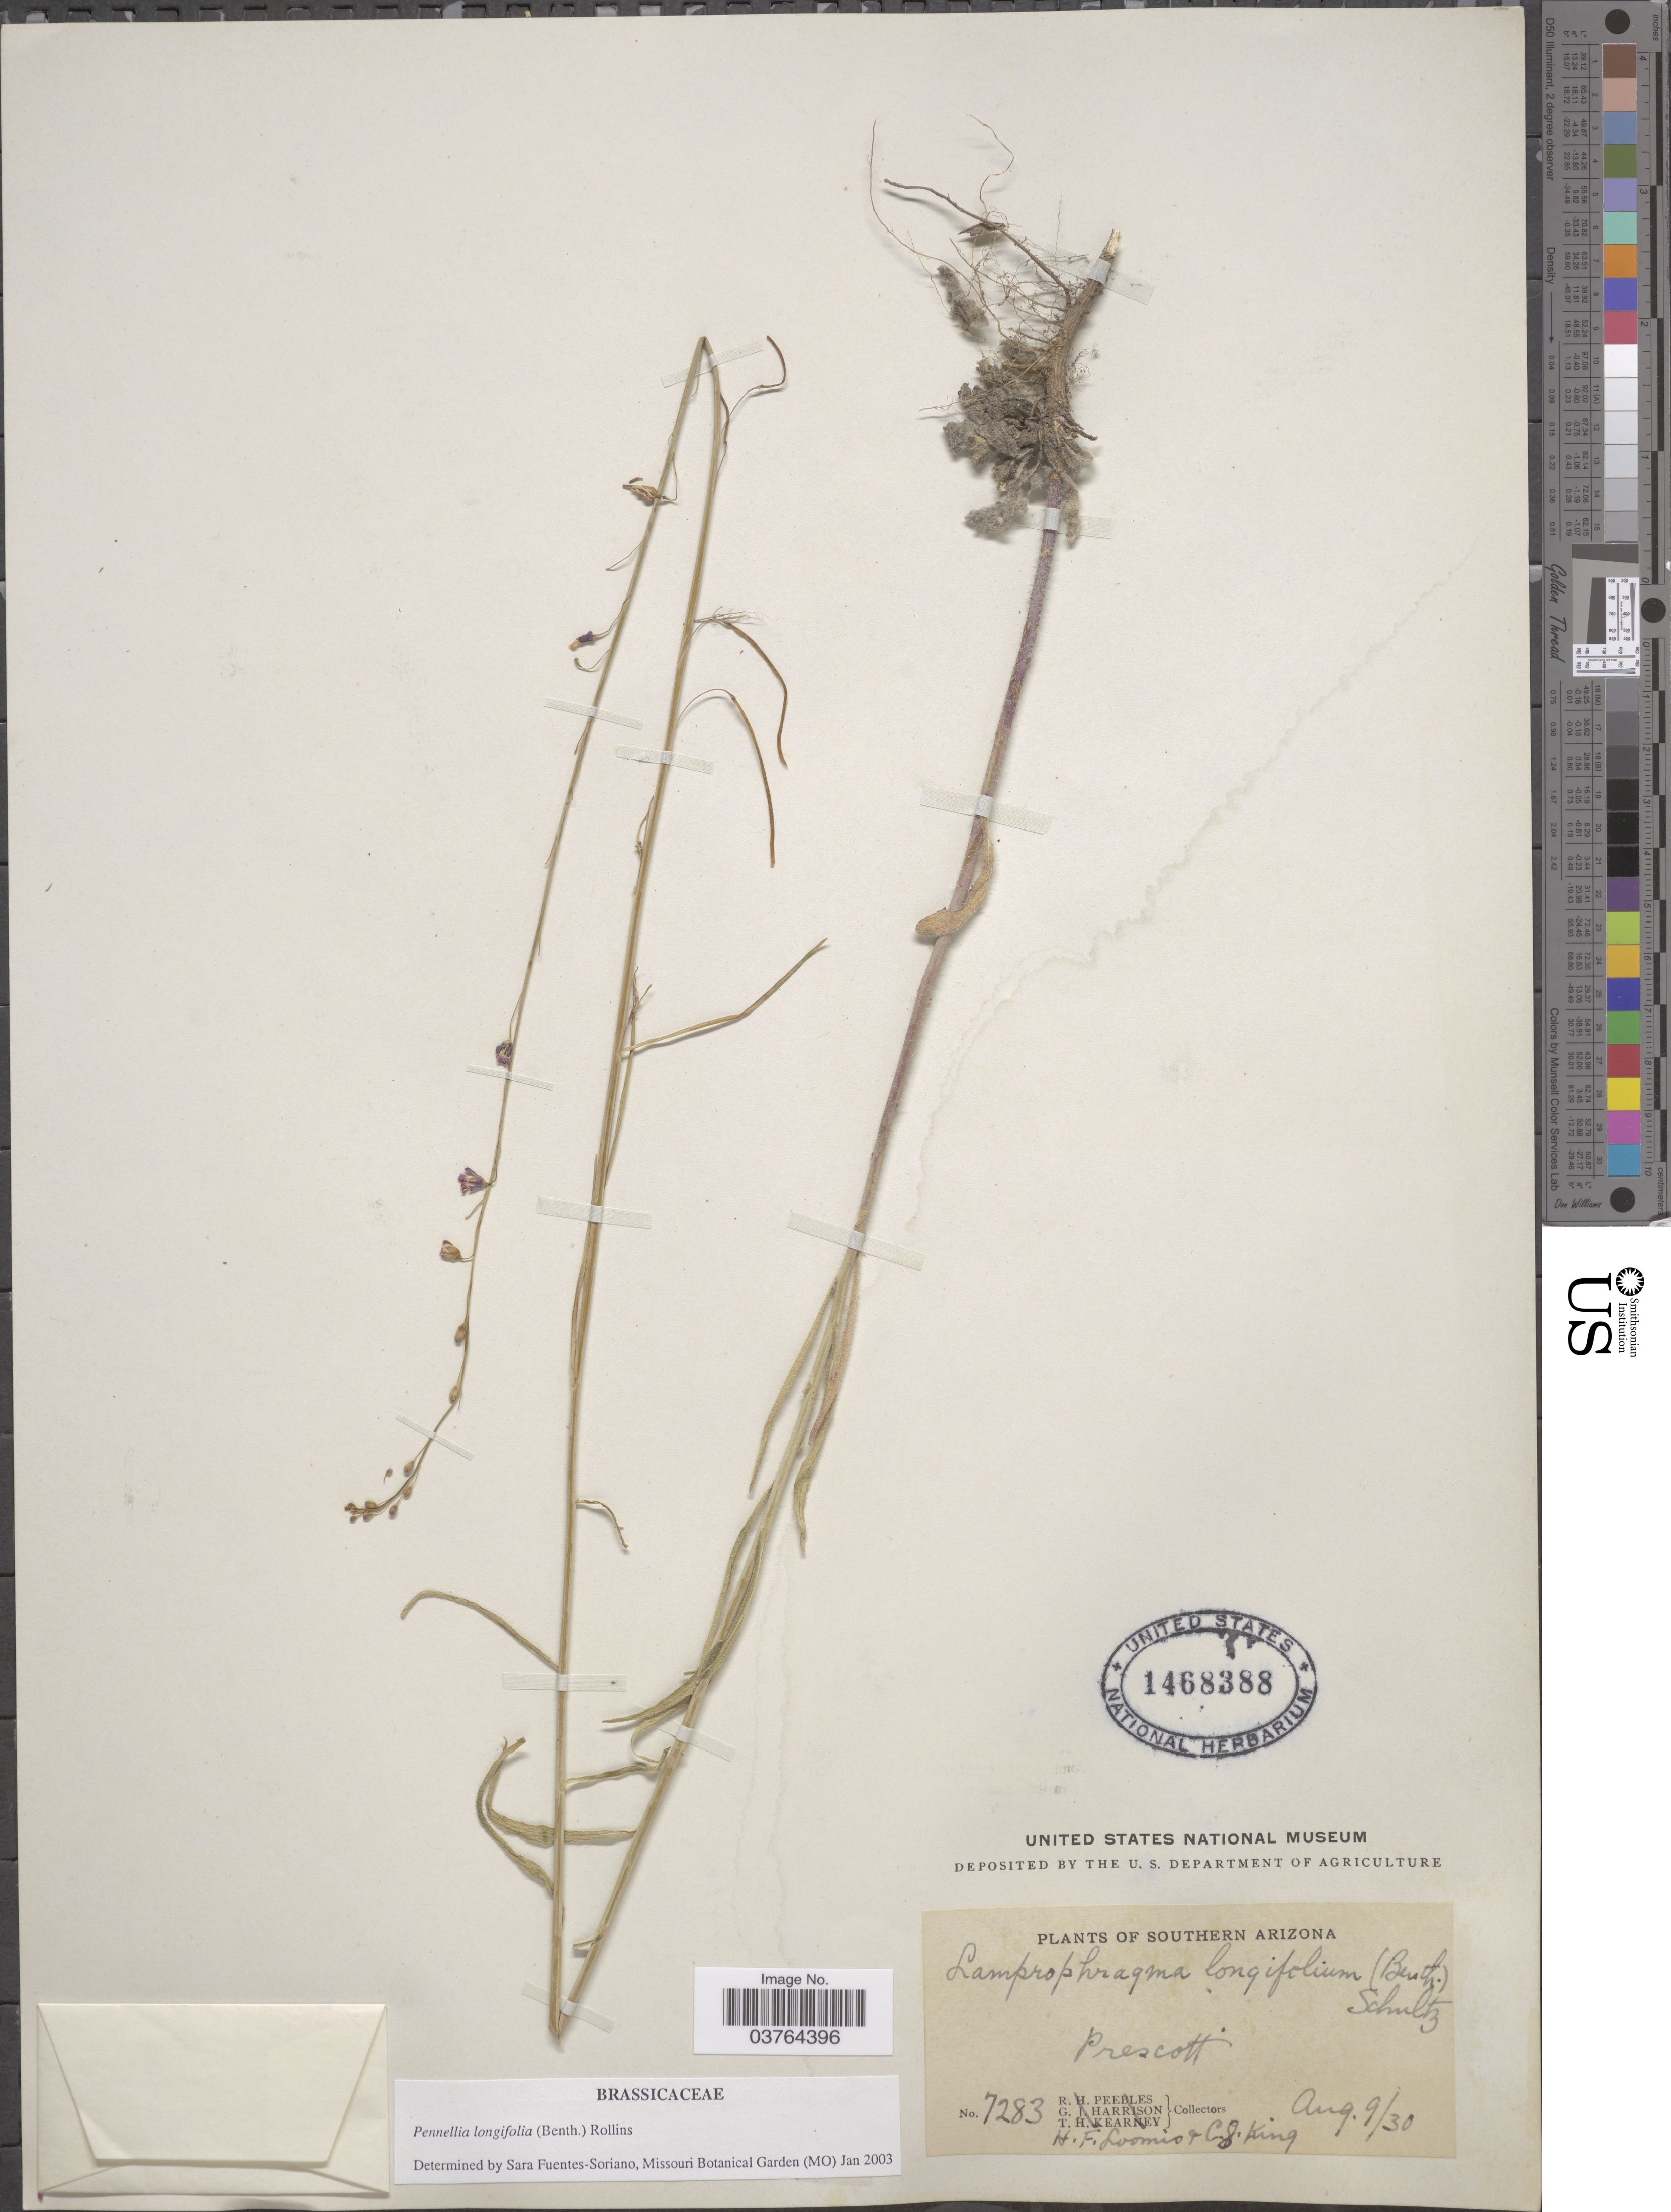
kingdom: Plantae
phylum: Tracheophyta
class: Magnoliopsida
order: Brassicales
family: Brassicaceae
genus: Pennellia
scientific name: Pennellia longifolia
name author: (Benth.) Rollins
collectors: H. F. Loomis & C. J. King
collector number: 7283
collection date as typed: Transcribed d/m/y: 9/8/30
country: United States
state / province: Arizona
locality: Southern Arizona. Prescott.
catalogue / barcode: US 1468388